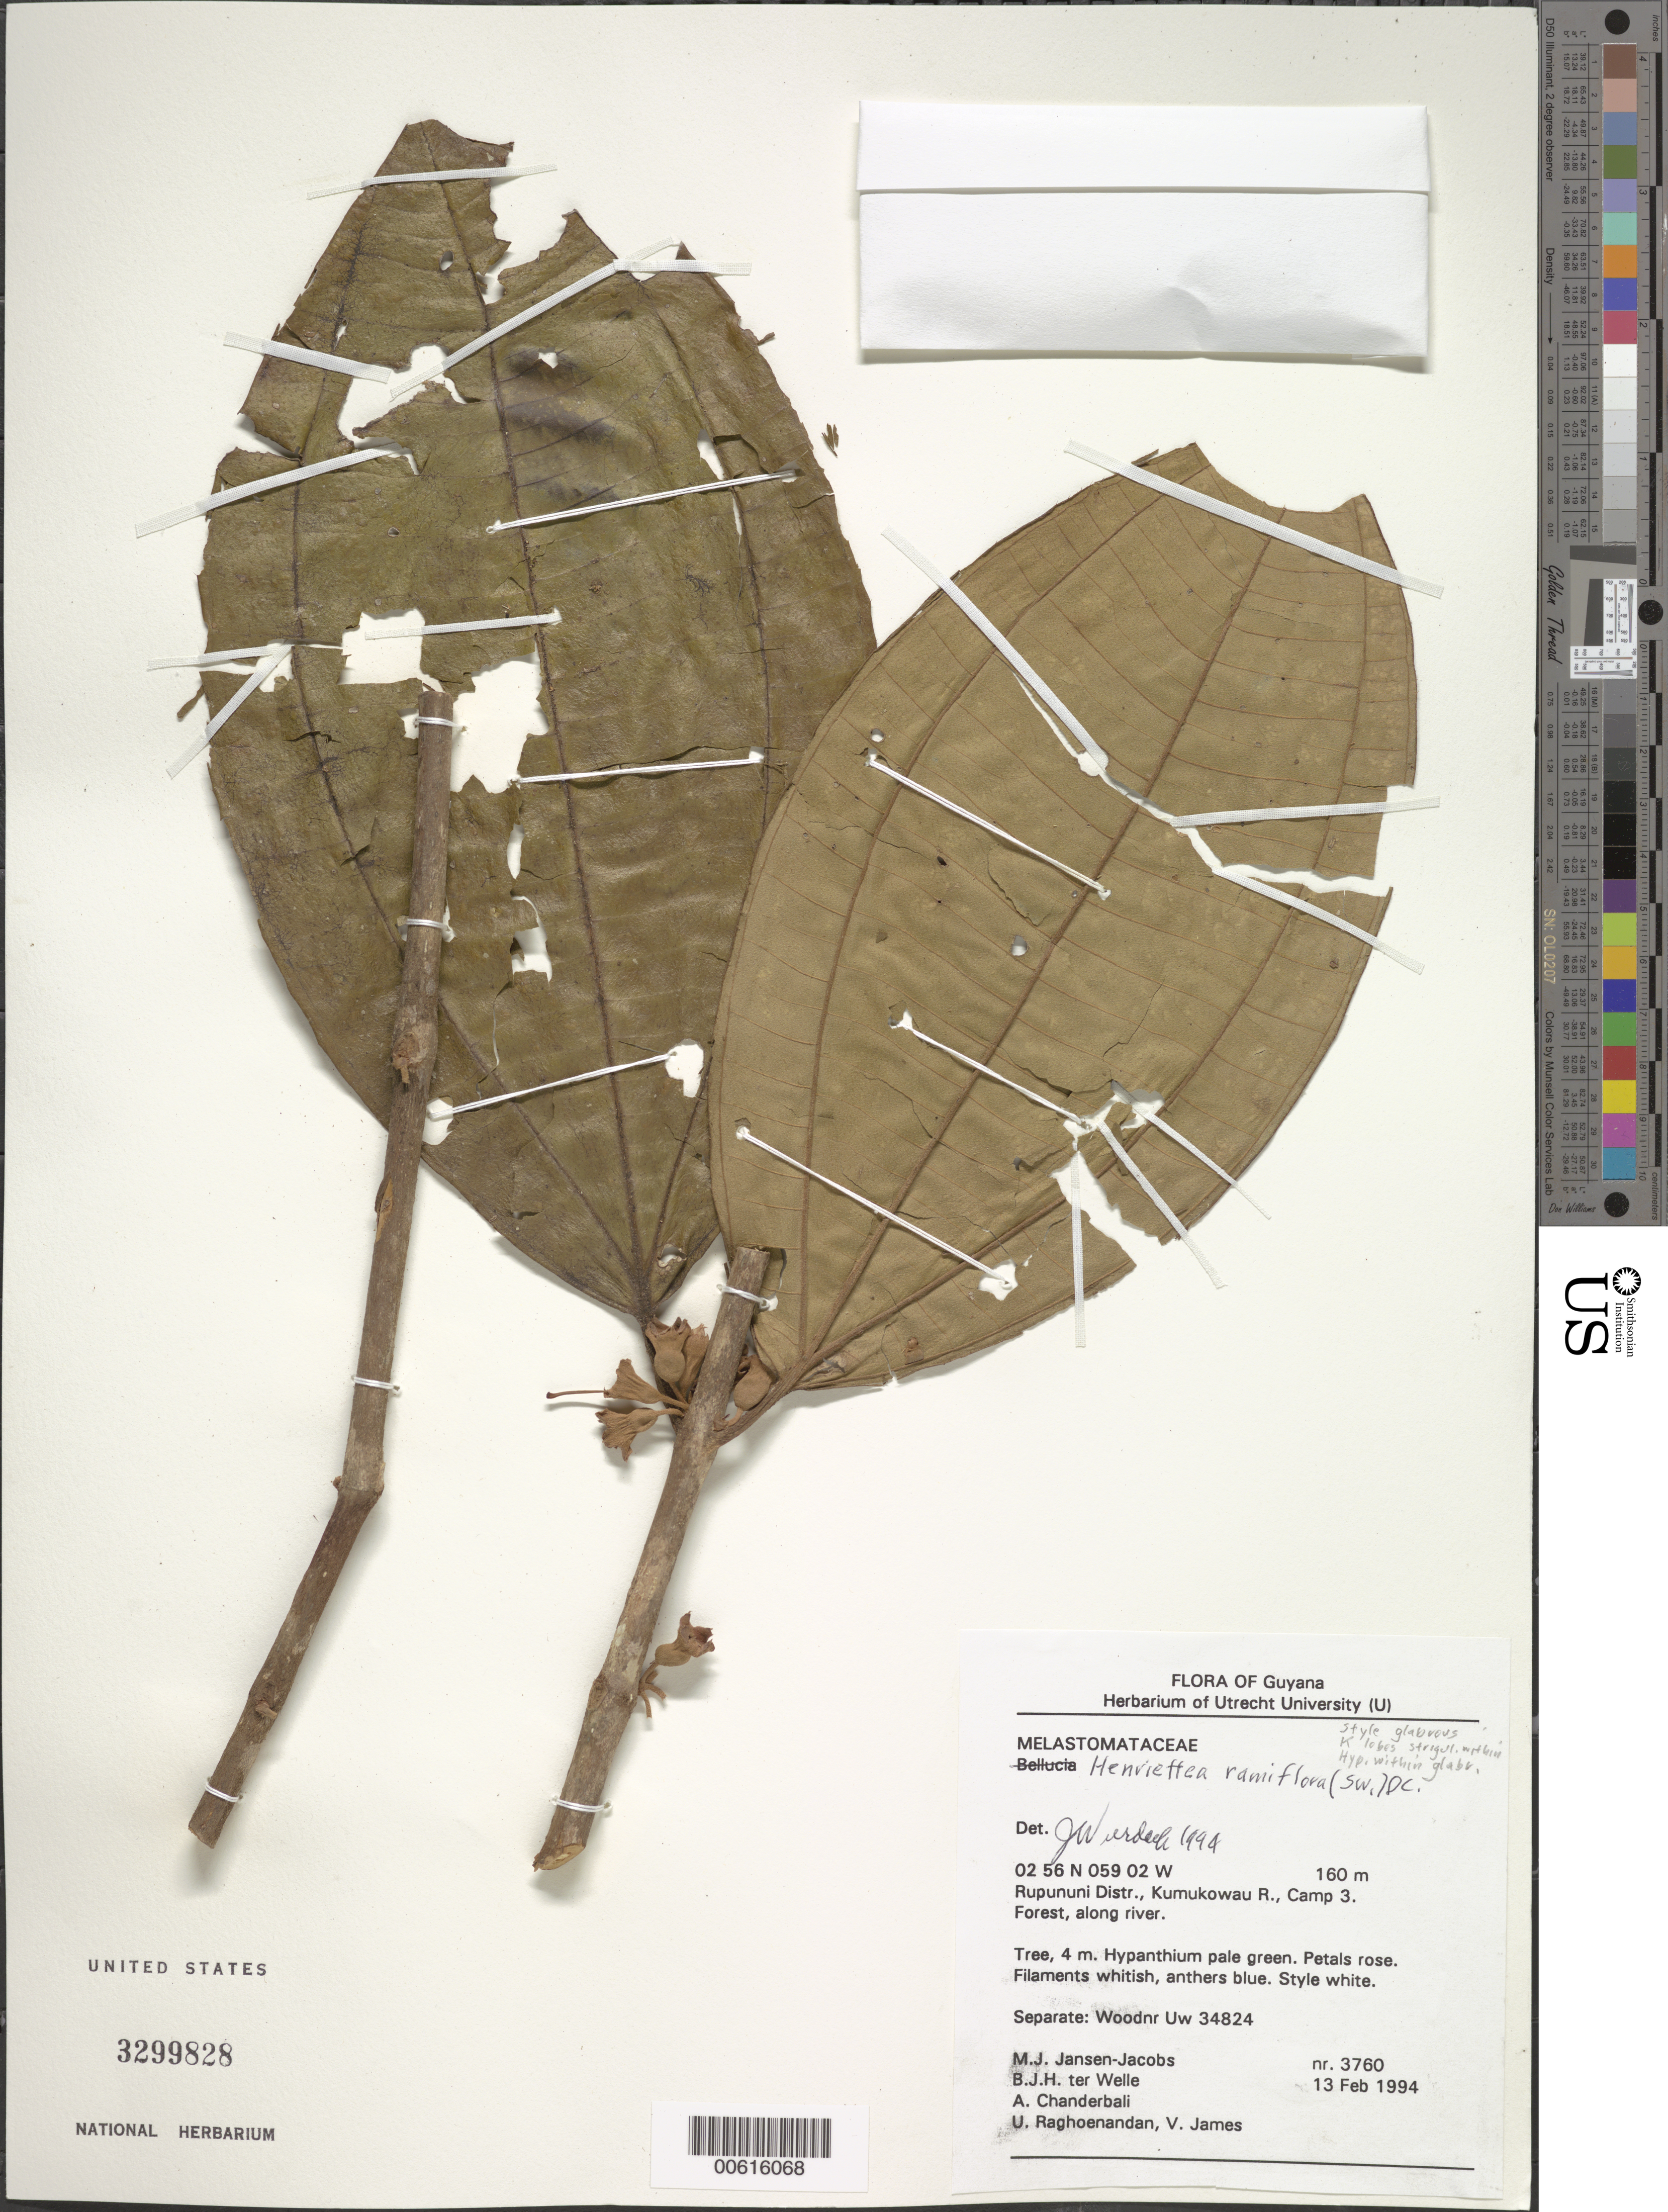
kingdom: Plantae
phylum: Tracheophyta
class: Magnoliopsida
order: Myrtales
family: Melastomataceae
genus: Henriettea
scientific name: Henriettea ramiflora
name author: (Sw.) DC.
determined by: Wurdack, John J., (US), US (UNITED STATES)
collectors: M. J. Jansen-Jacobs, B. Welle, A. S. Chanderbali, U. Raghoenandan & V. James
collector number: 3760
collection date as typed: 13-Feb-94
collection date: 1994-02-13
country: Guyana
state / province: U. Takutu-U. Essequibo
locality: Kumukowau R., Camp 3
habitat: Forest, along river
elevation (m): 160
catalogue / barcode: US 3299828